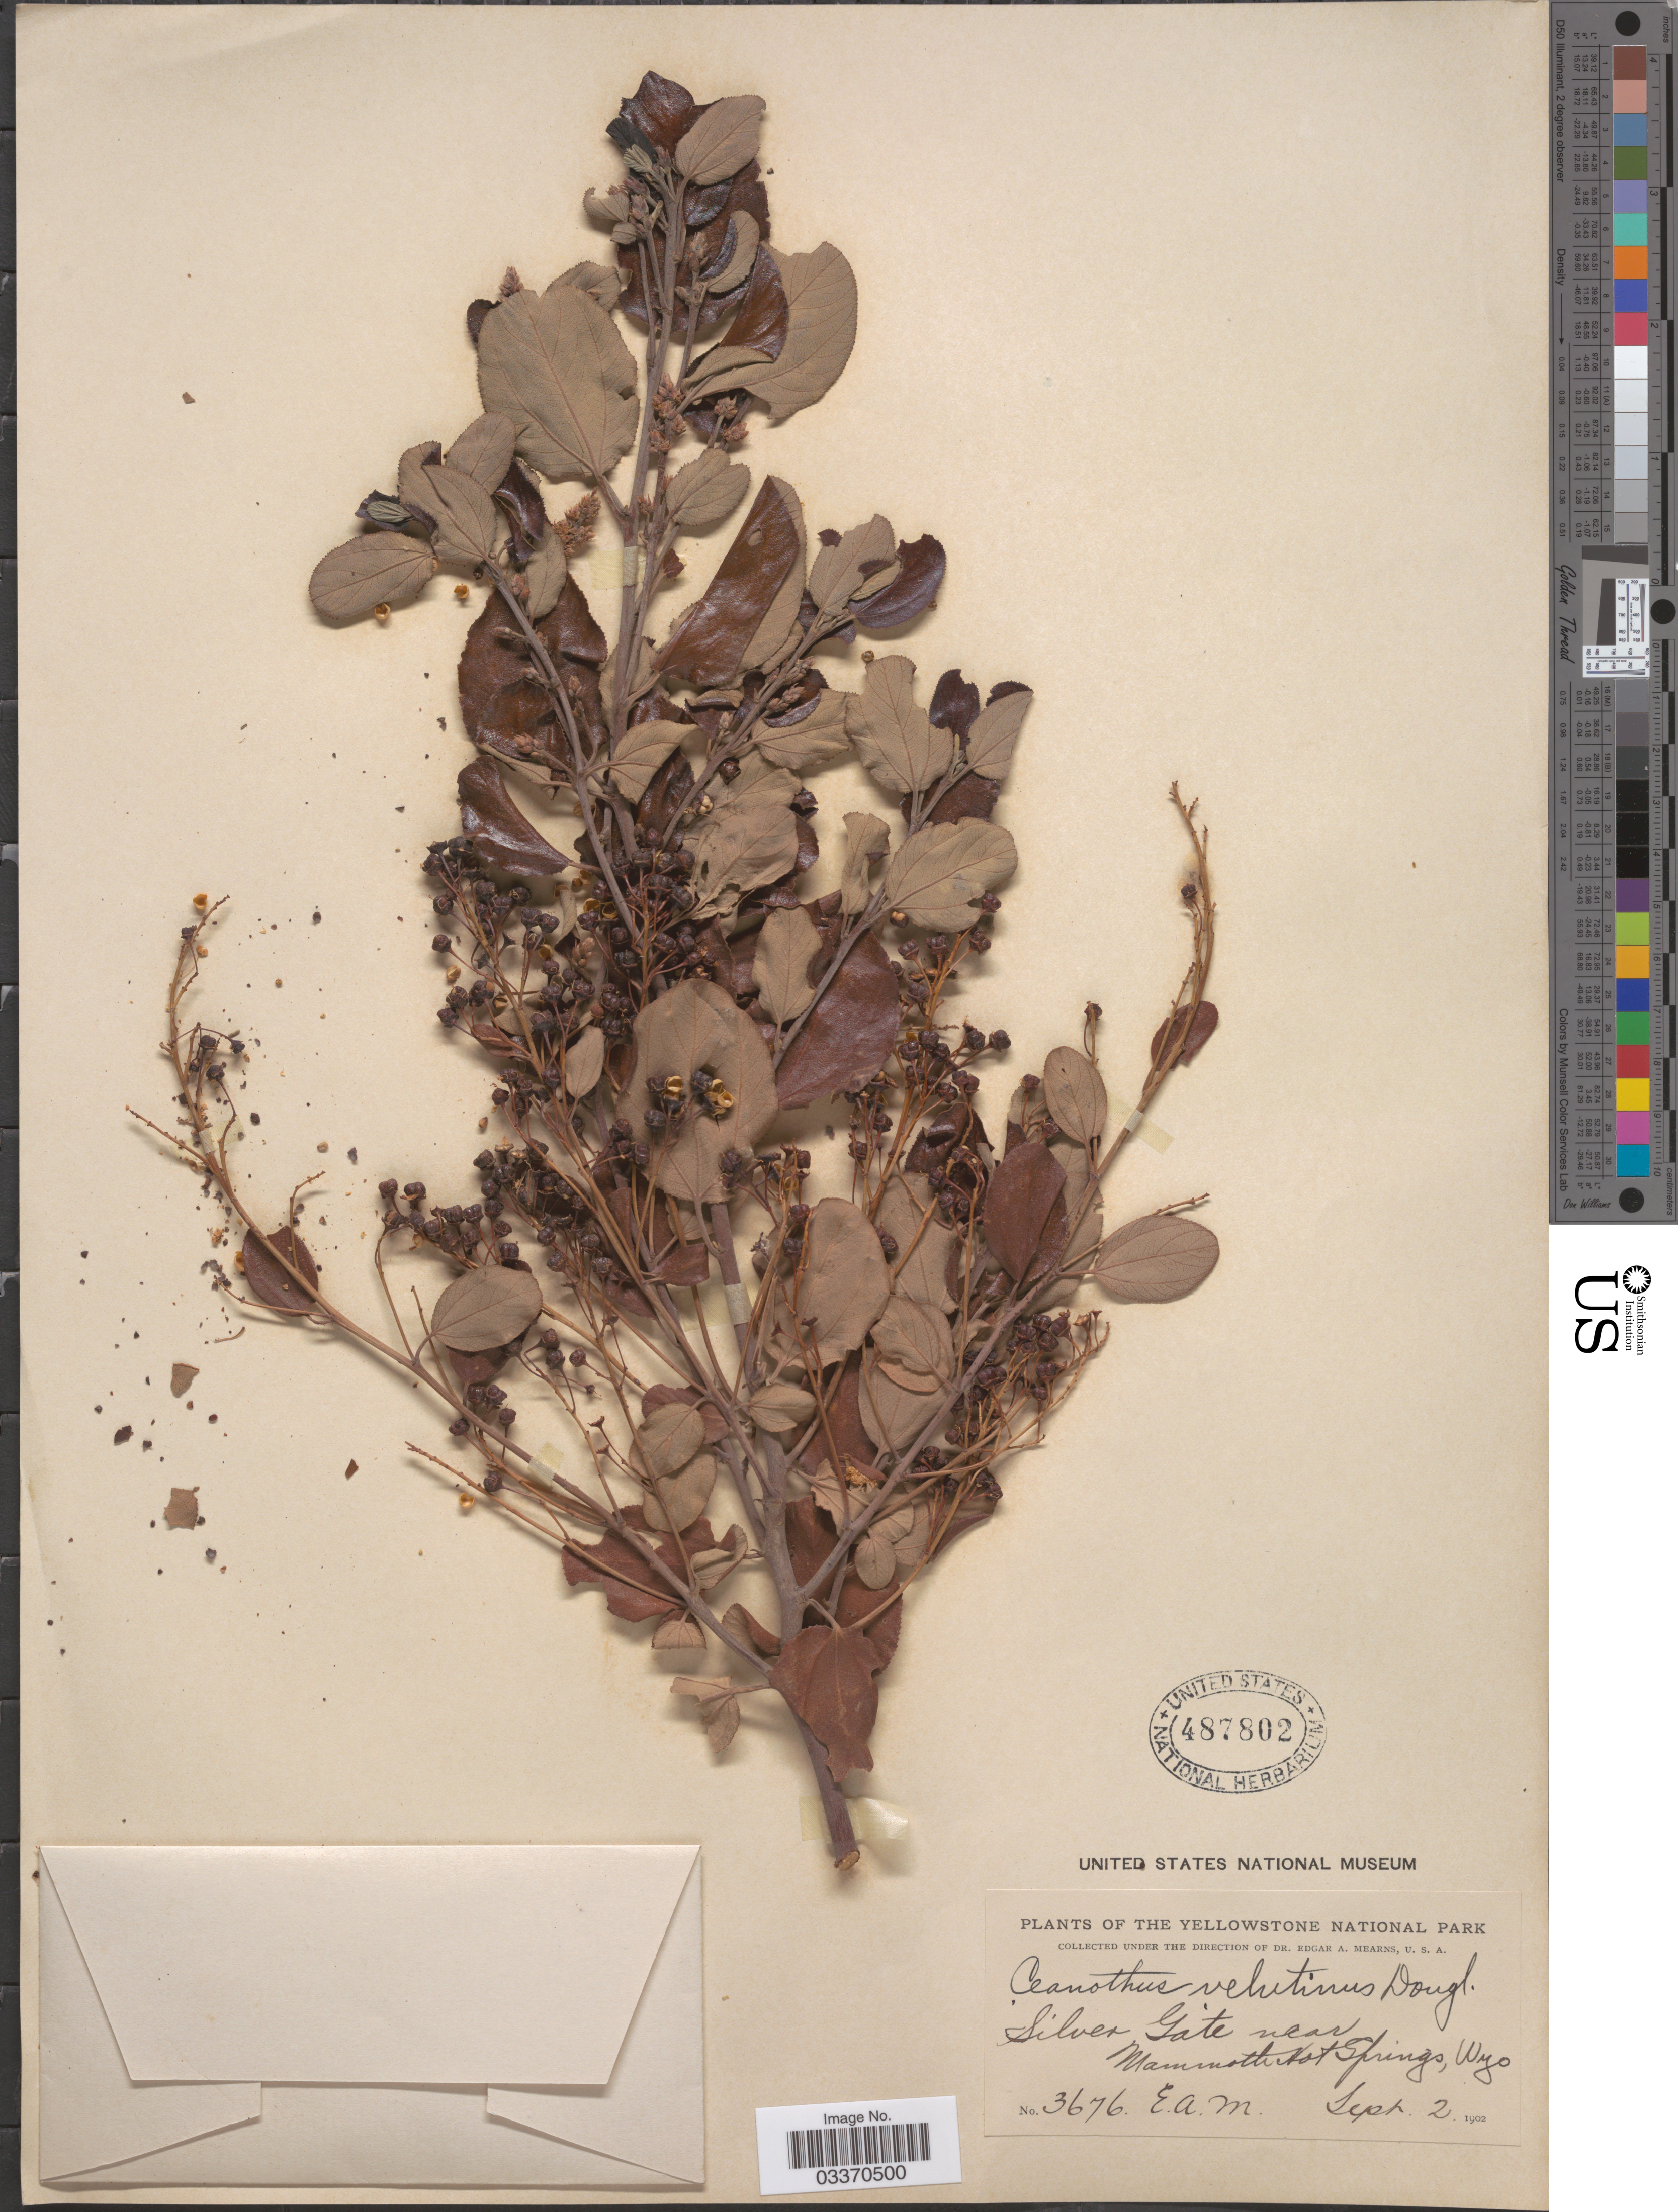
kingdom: Plantae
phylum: Tracheophyta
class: Magnoliopsida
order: Rosales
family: Rhamnaceae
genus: Ceanothus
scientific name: Ceanothus velutinus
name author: Douglas ex Hook.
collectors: E. A. Mearns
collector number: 3676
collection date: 1902-09-02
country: United States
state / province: Wyoming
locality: The Yellowstone National Park. Silver Gate near Mammoth Hot Springs.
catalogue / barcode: US 487802